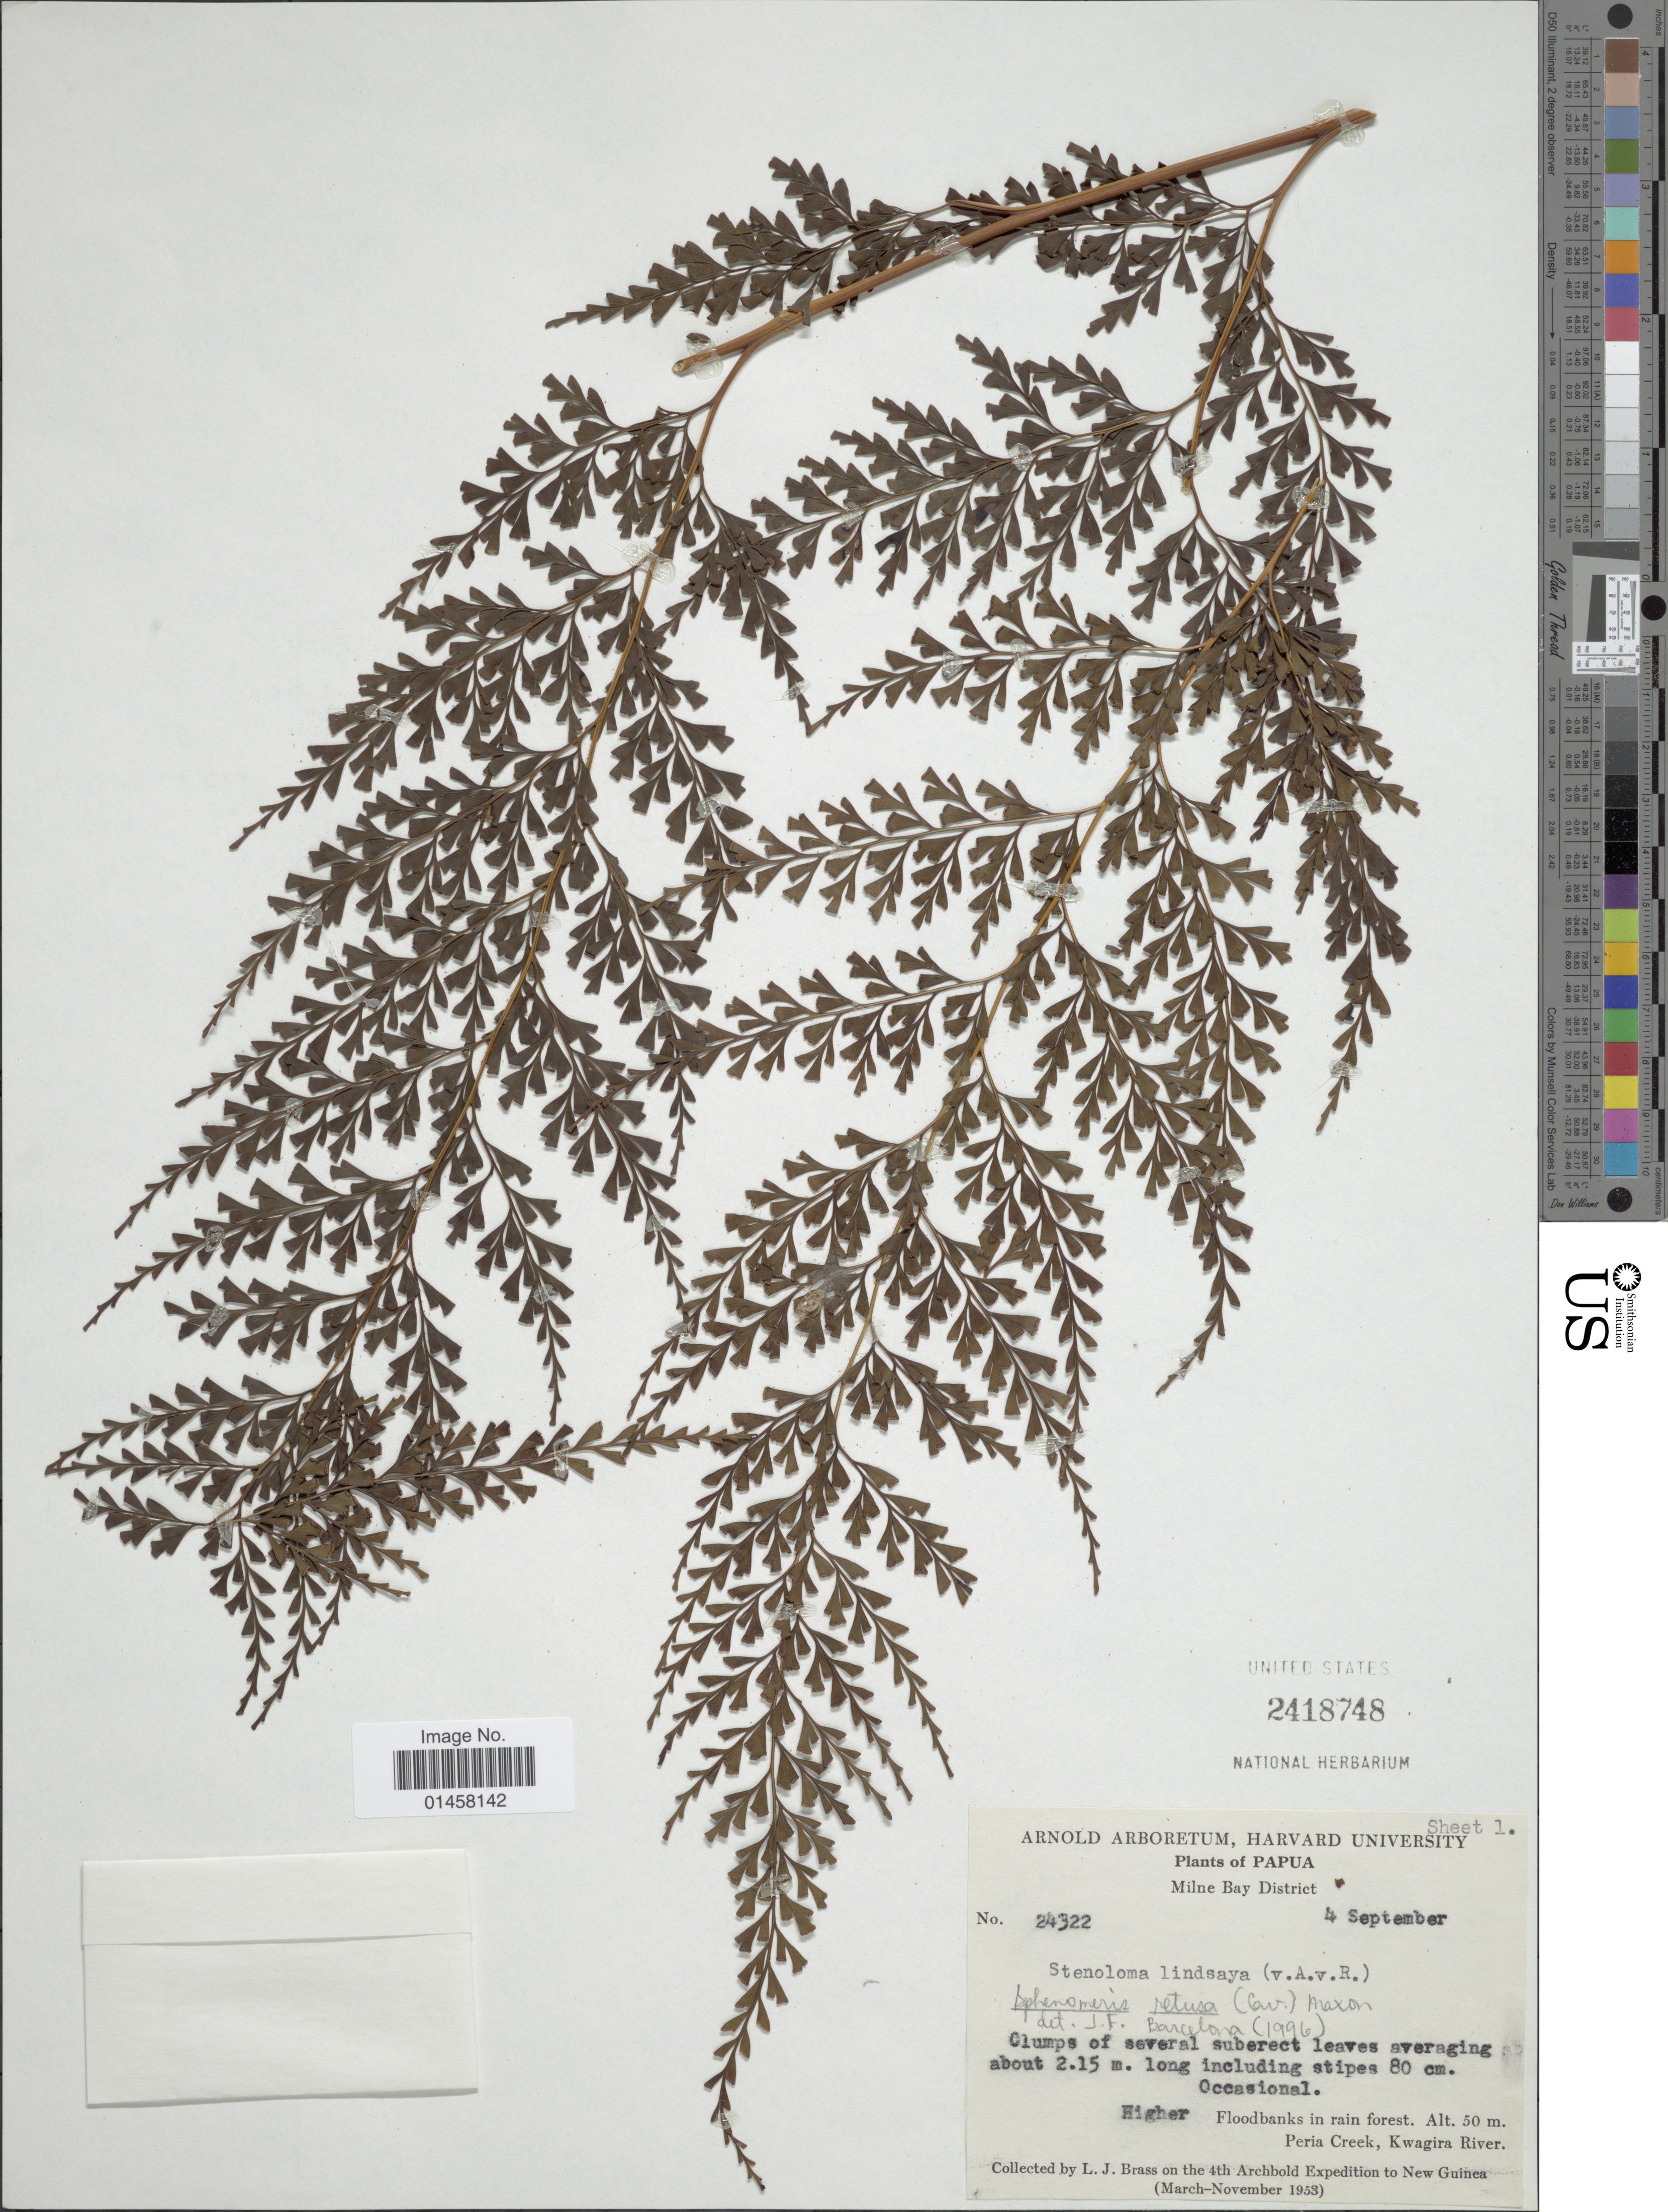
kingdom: Plantae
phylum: Tracheophyta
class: Polypodiopsida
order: Polypodiales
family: Lindsaeaceae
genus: Sphenomeris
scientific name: Sphenomeris retusa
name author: (Cav.) Maxim.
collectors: L. J. Brass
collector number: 24322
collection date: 1953-09-04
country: Papua New Guinea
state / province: Milne Bay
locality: Higher Floodbanks in rain forest. Peria Creek, Kwagira River.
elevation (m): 50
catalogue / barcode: US 2418748